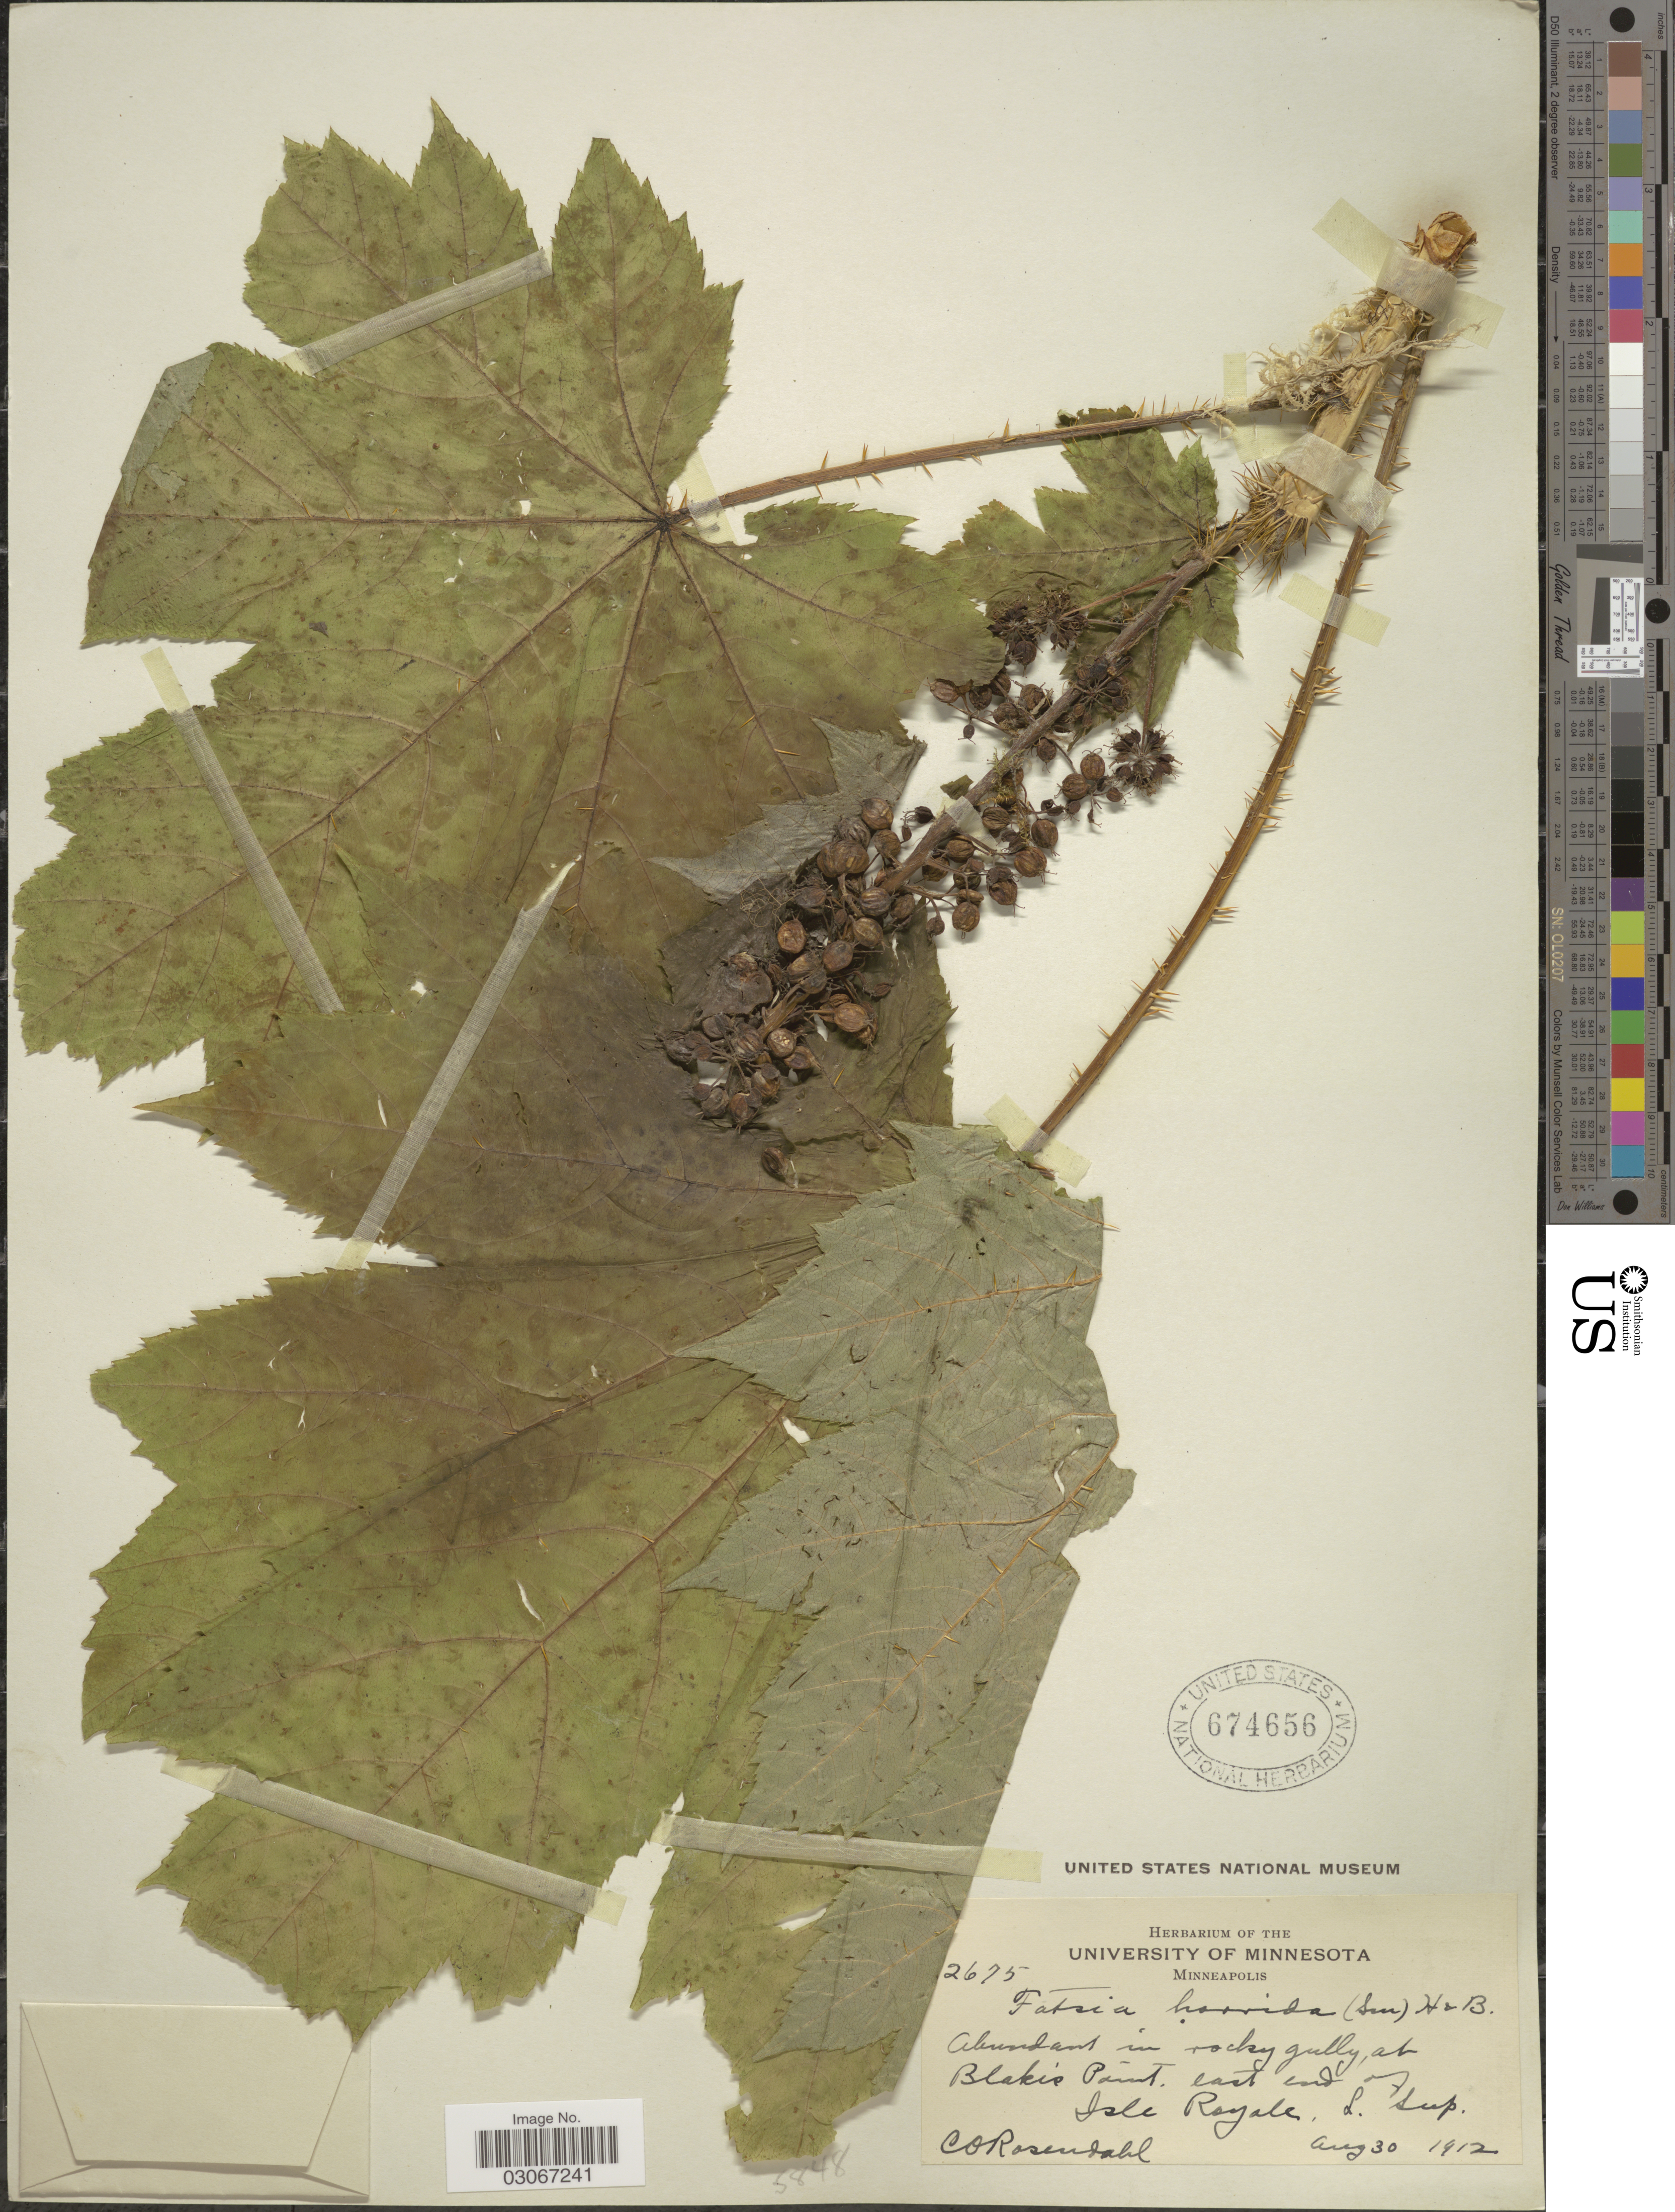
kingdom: Plantae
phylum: Tracheophyta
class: Magnoliopsida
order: Apiales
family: Apiaceae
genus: Opopanax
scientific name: Opopanax horridus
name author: Miq. ex Dippel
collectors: C. O. Rosendahl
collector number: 2675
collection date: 1912-08-30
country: United States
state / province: Minnesota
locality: Blakis Point, east end of Isle Royale, L. Sup.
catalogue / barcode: US 674656